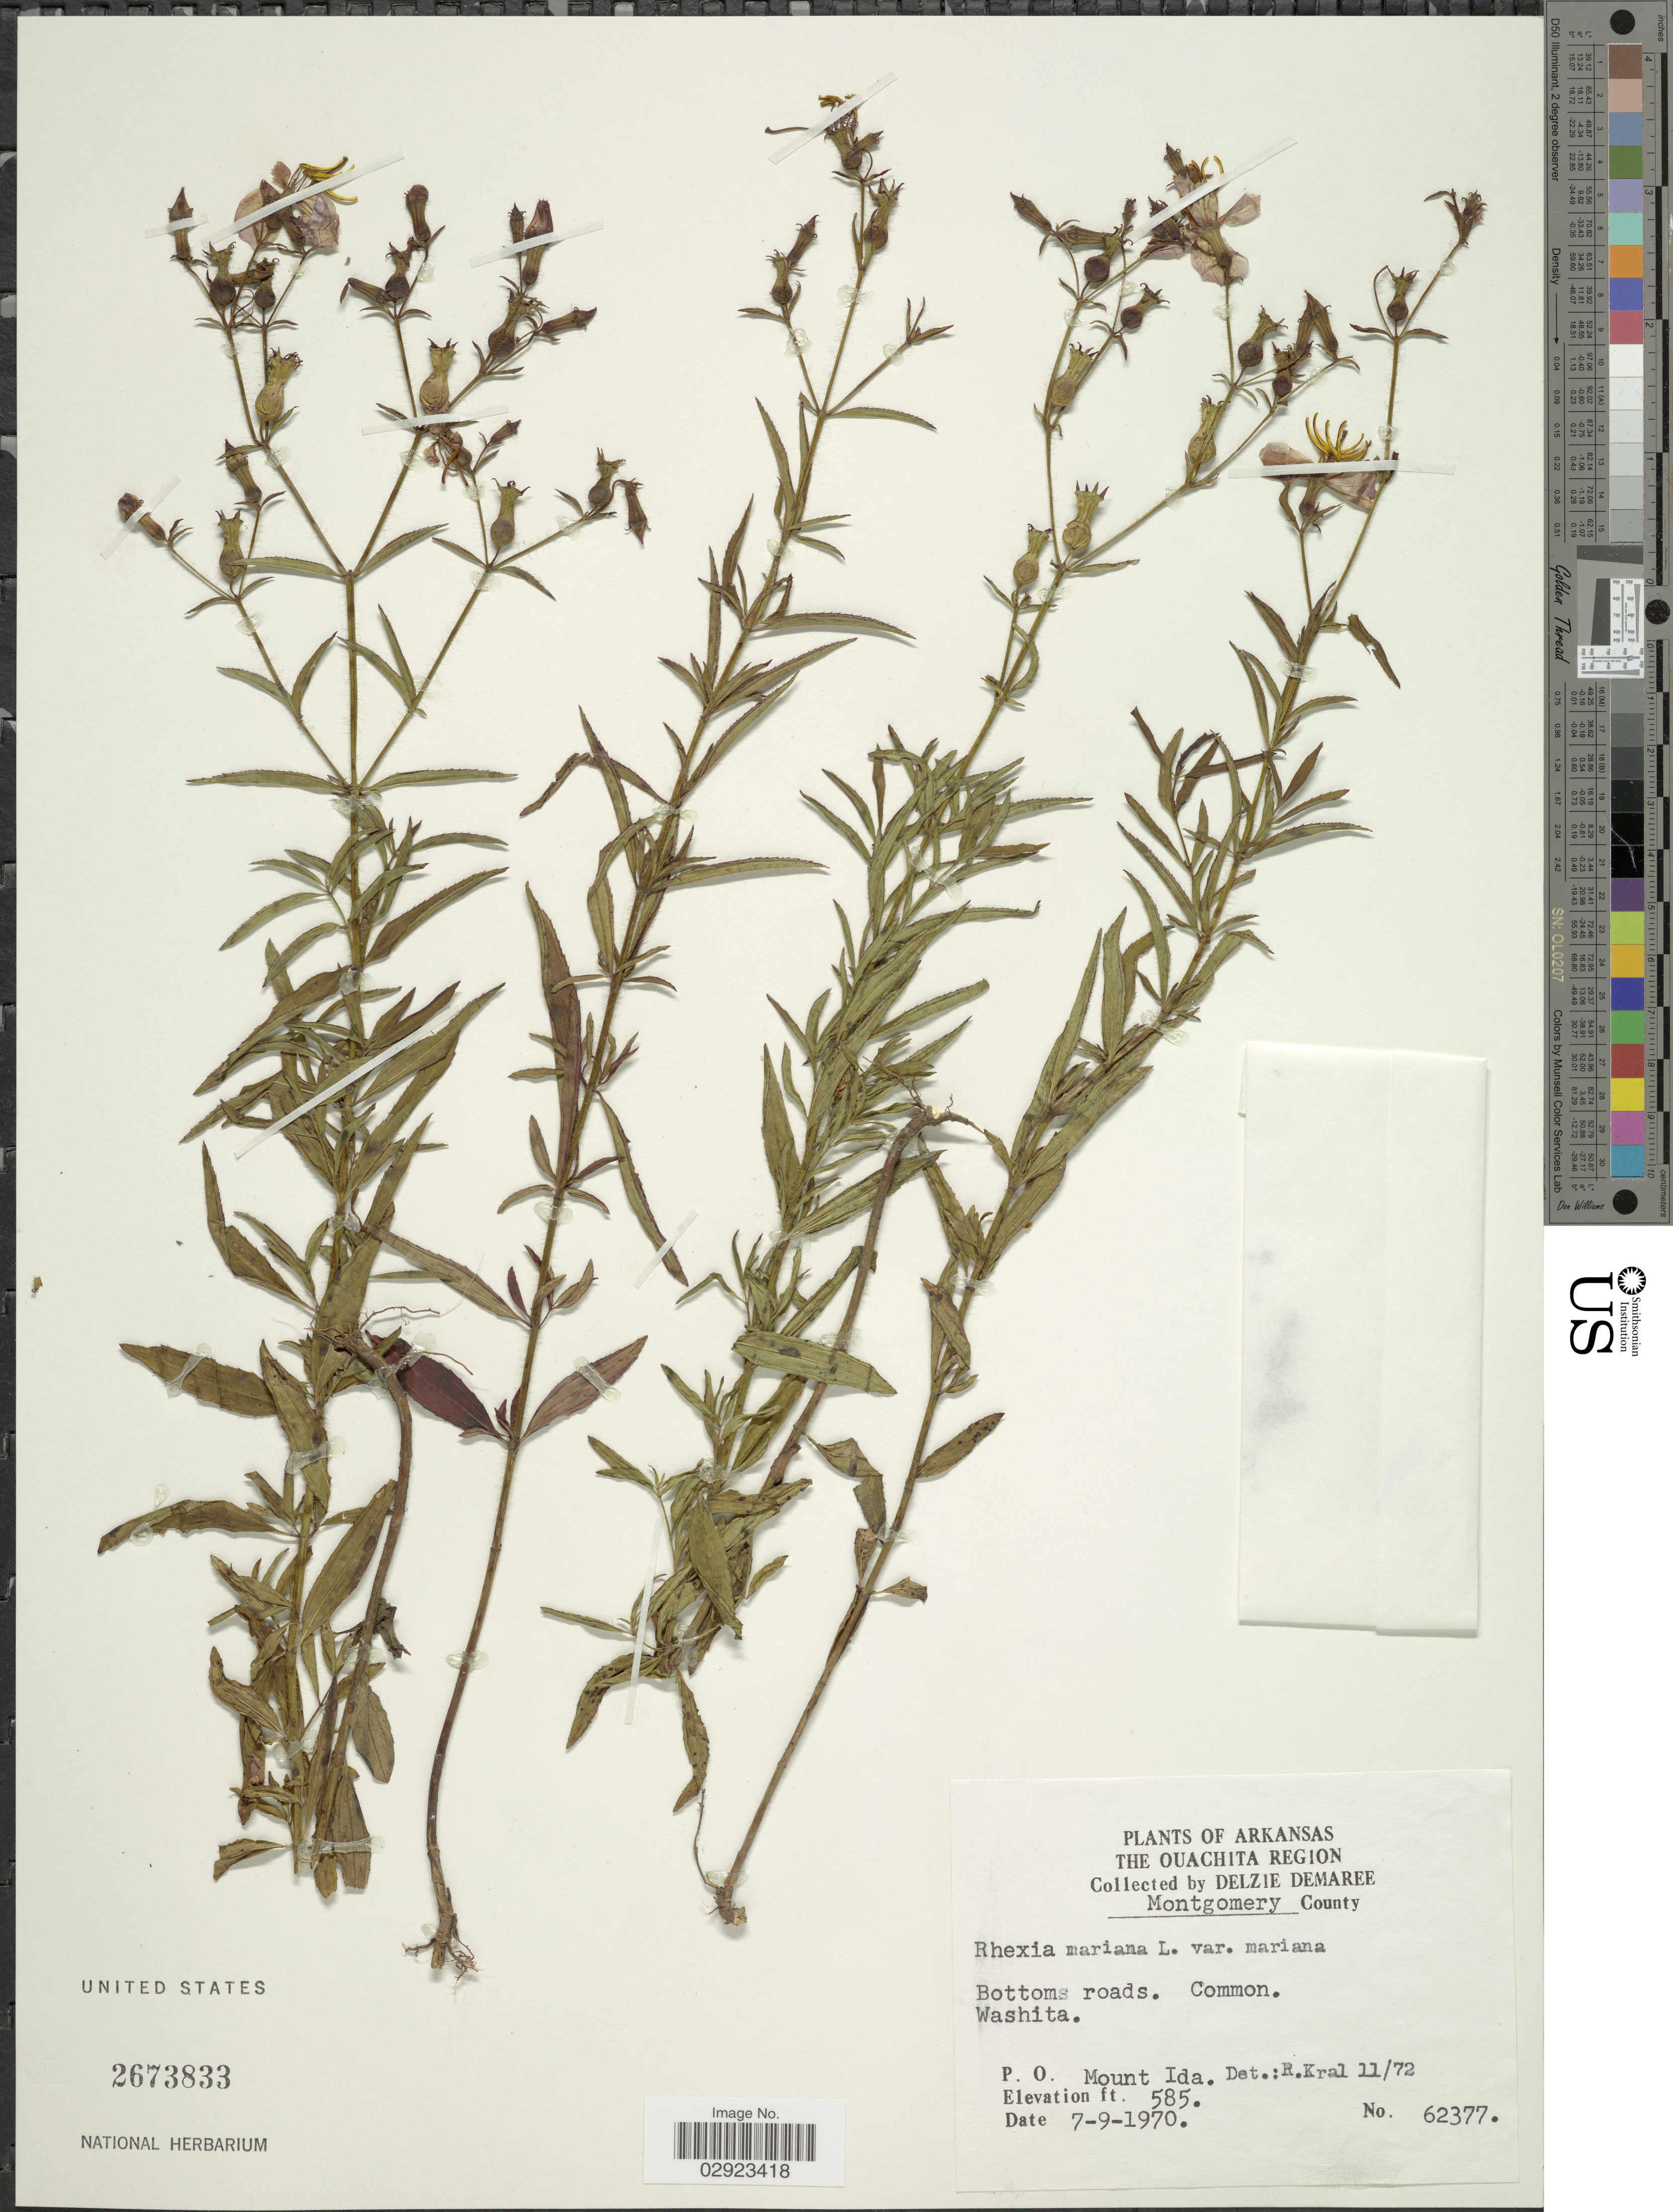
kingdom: Plantae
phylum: Tracheophyta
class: Magnoliopsida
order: Myrtales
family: Melastomataceae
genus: Rhexia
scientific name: Rhexia mariana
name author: L.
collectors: D. Damaree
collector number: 62377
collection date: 1970-07-09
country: United States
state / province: Arkansas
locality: The Ouachita Region, Montgomery County, P.O. Mount Ida.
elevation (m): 178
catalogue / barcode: US 2673833